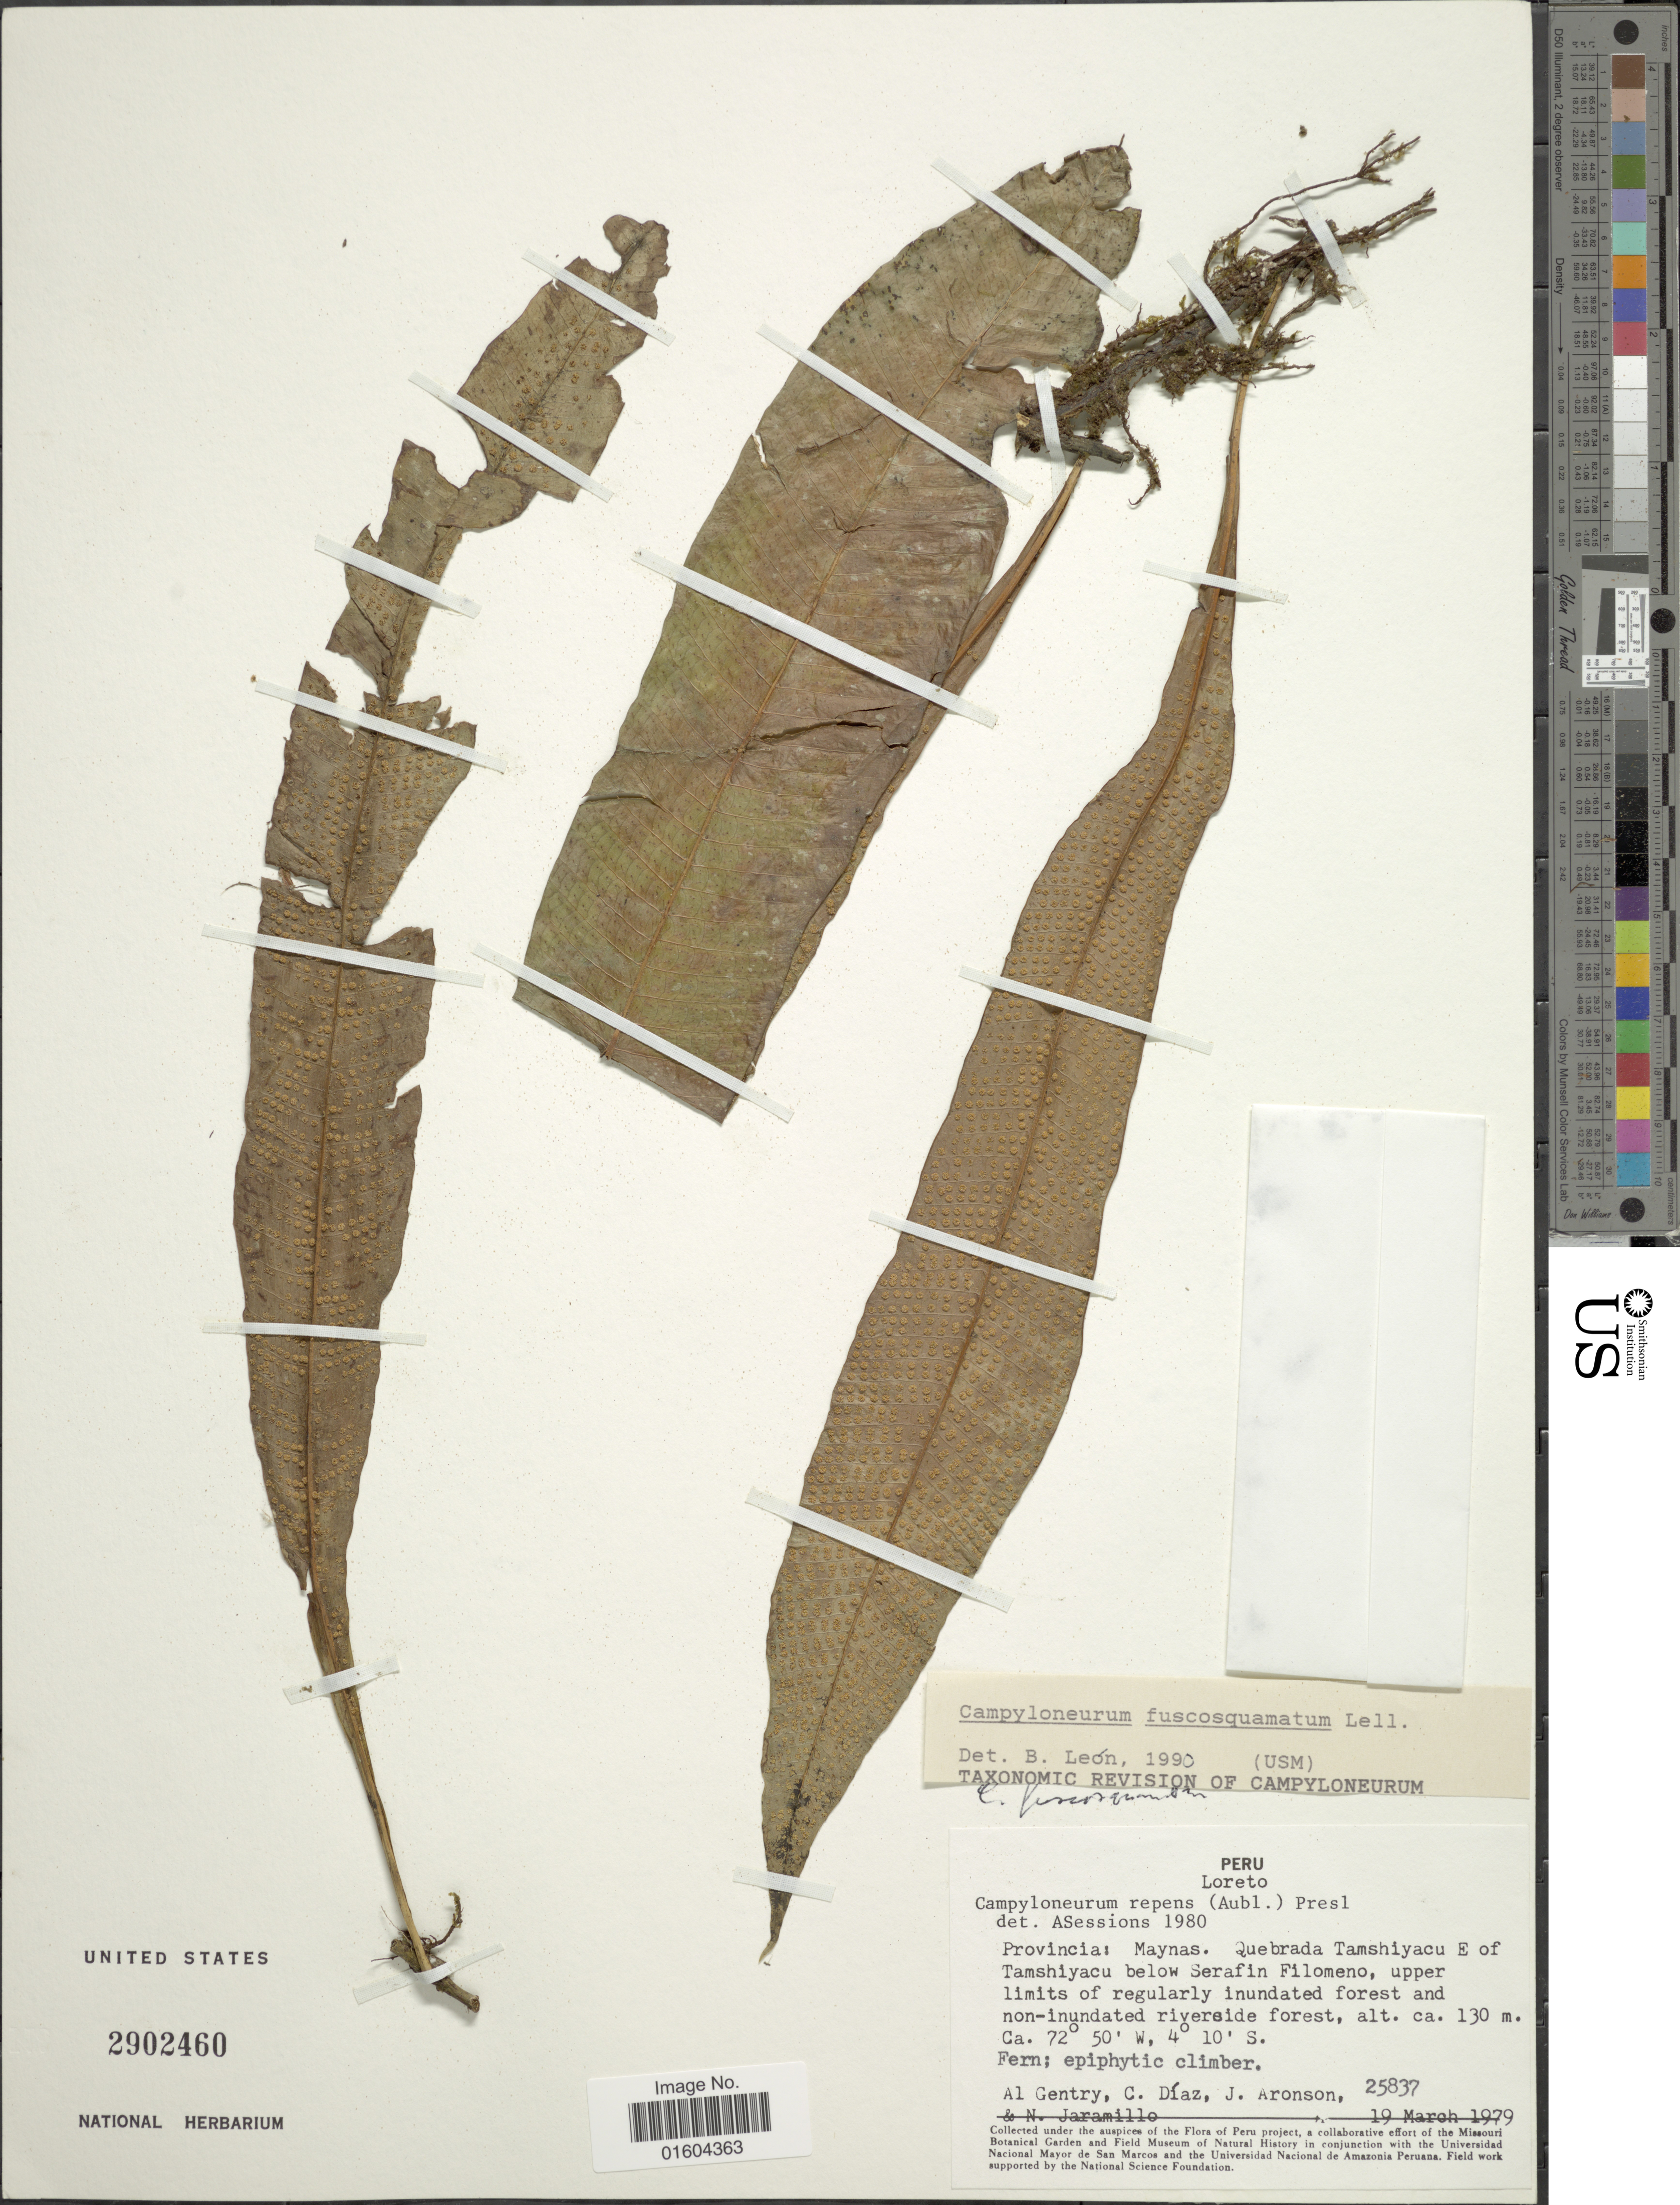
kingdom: Plantae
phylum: Tracheophyta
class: Polypodiopsida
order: Polypodiales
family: Polypodiaceae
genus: Campyloneurum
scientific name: Campyloneurum fuscosquamatum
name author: Lellinger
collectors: A. H. Gentry, C. Díaz & N. Jaramillo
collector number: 25837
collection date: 1979-03-19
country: Peru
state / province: Loreto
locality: Peru, Loreto. Provincia: Maynas. Quebrada Tamshiyacu E of Tamshiyacu below Serafin Filomeno, upper limits of regularly inundated forest and non-inundated riverside forest.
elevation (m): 130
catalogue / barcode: US 2902460